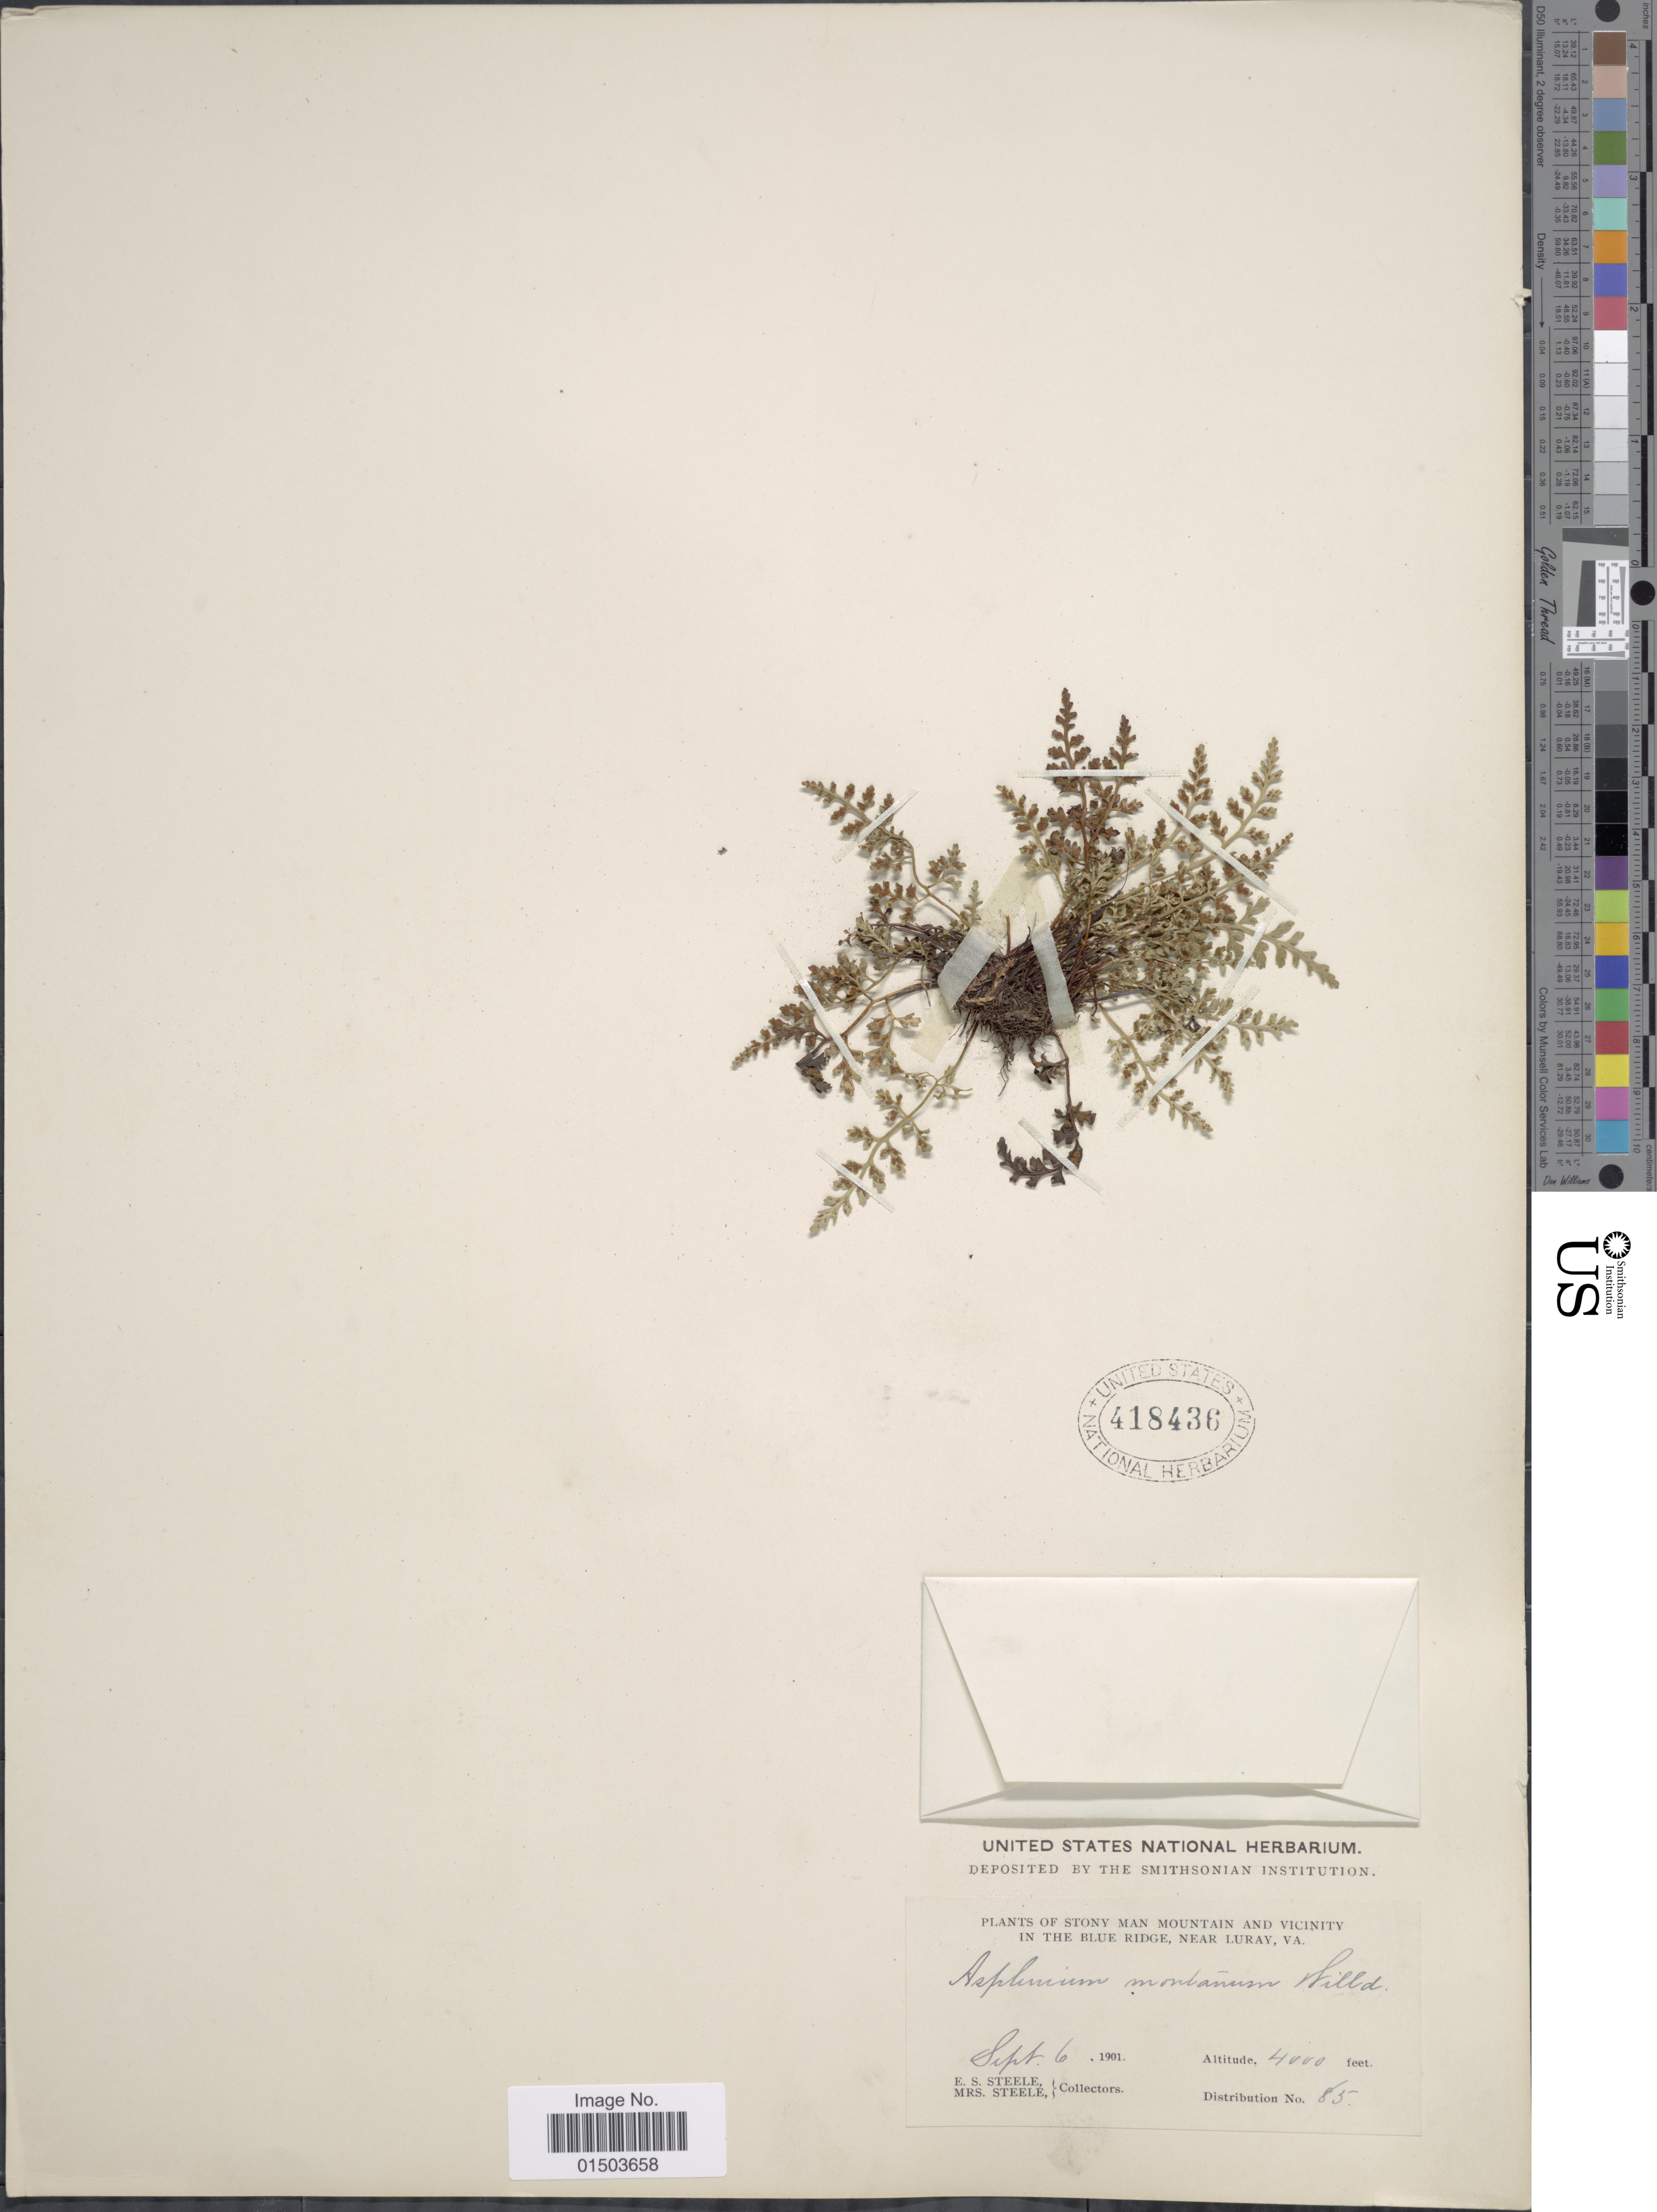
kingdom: Plantae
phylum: Tracheophyta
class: Polypodiopsida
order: Polypodiales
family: Aspleniaceae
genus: Asplenium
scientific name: Asplenium montanum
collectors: E. Steele & Mrs. E. S. Steele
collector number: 85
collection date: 1901-09-06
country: United States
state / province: Virginia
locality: Stony Man Mountain and Vicinity in the Blue Ridge, near Luray.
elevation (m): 1219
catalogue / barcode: US 418436